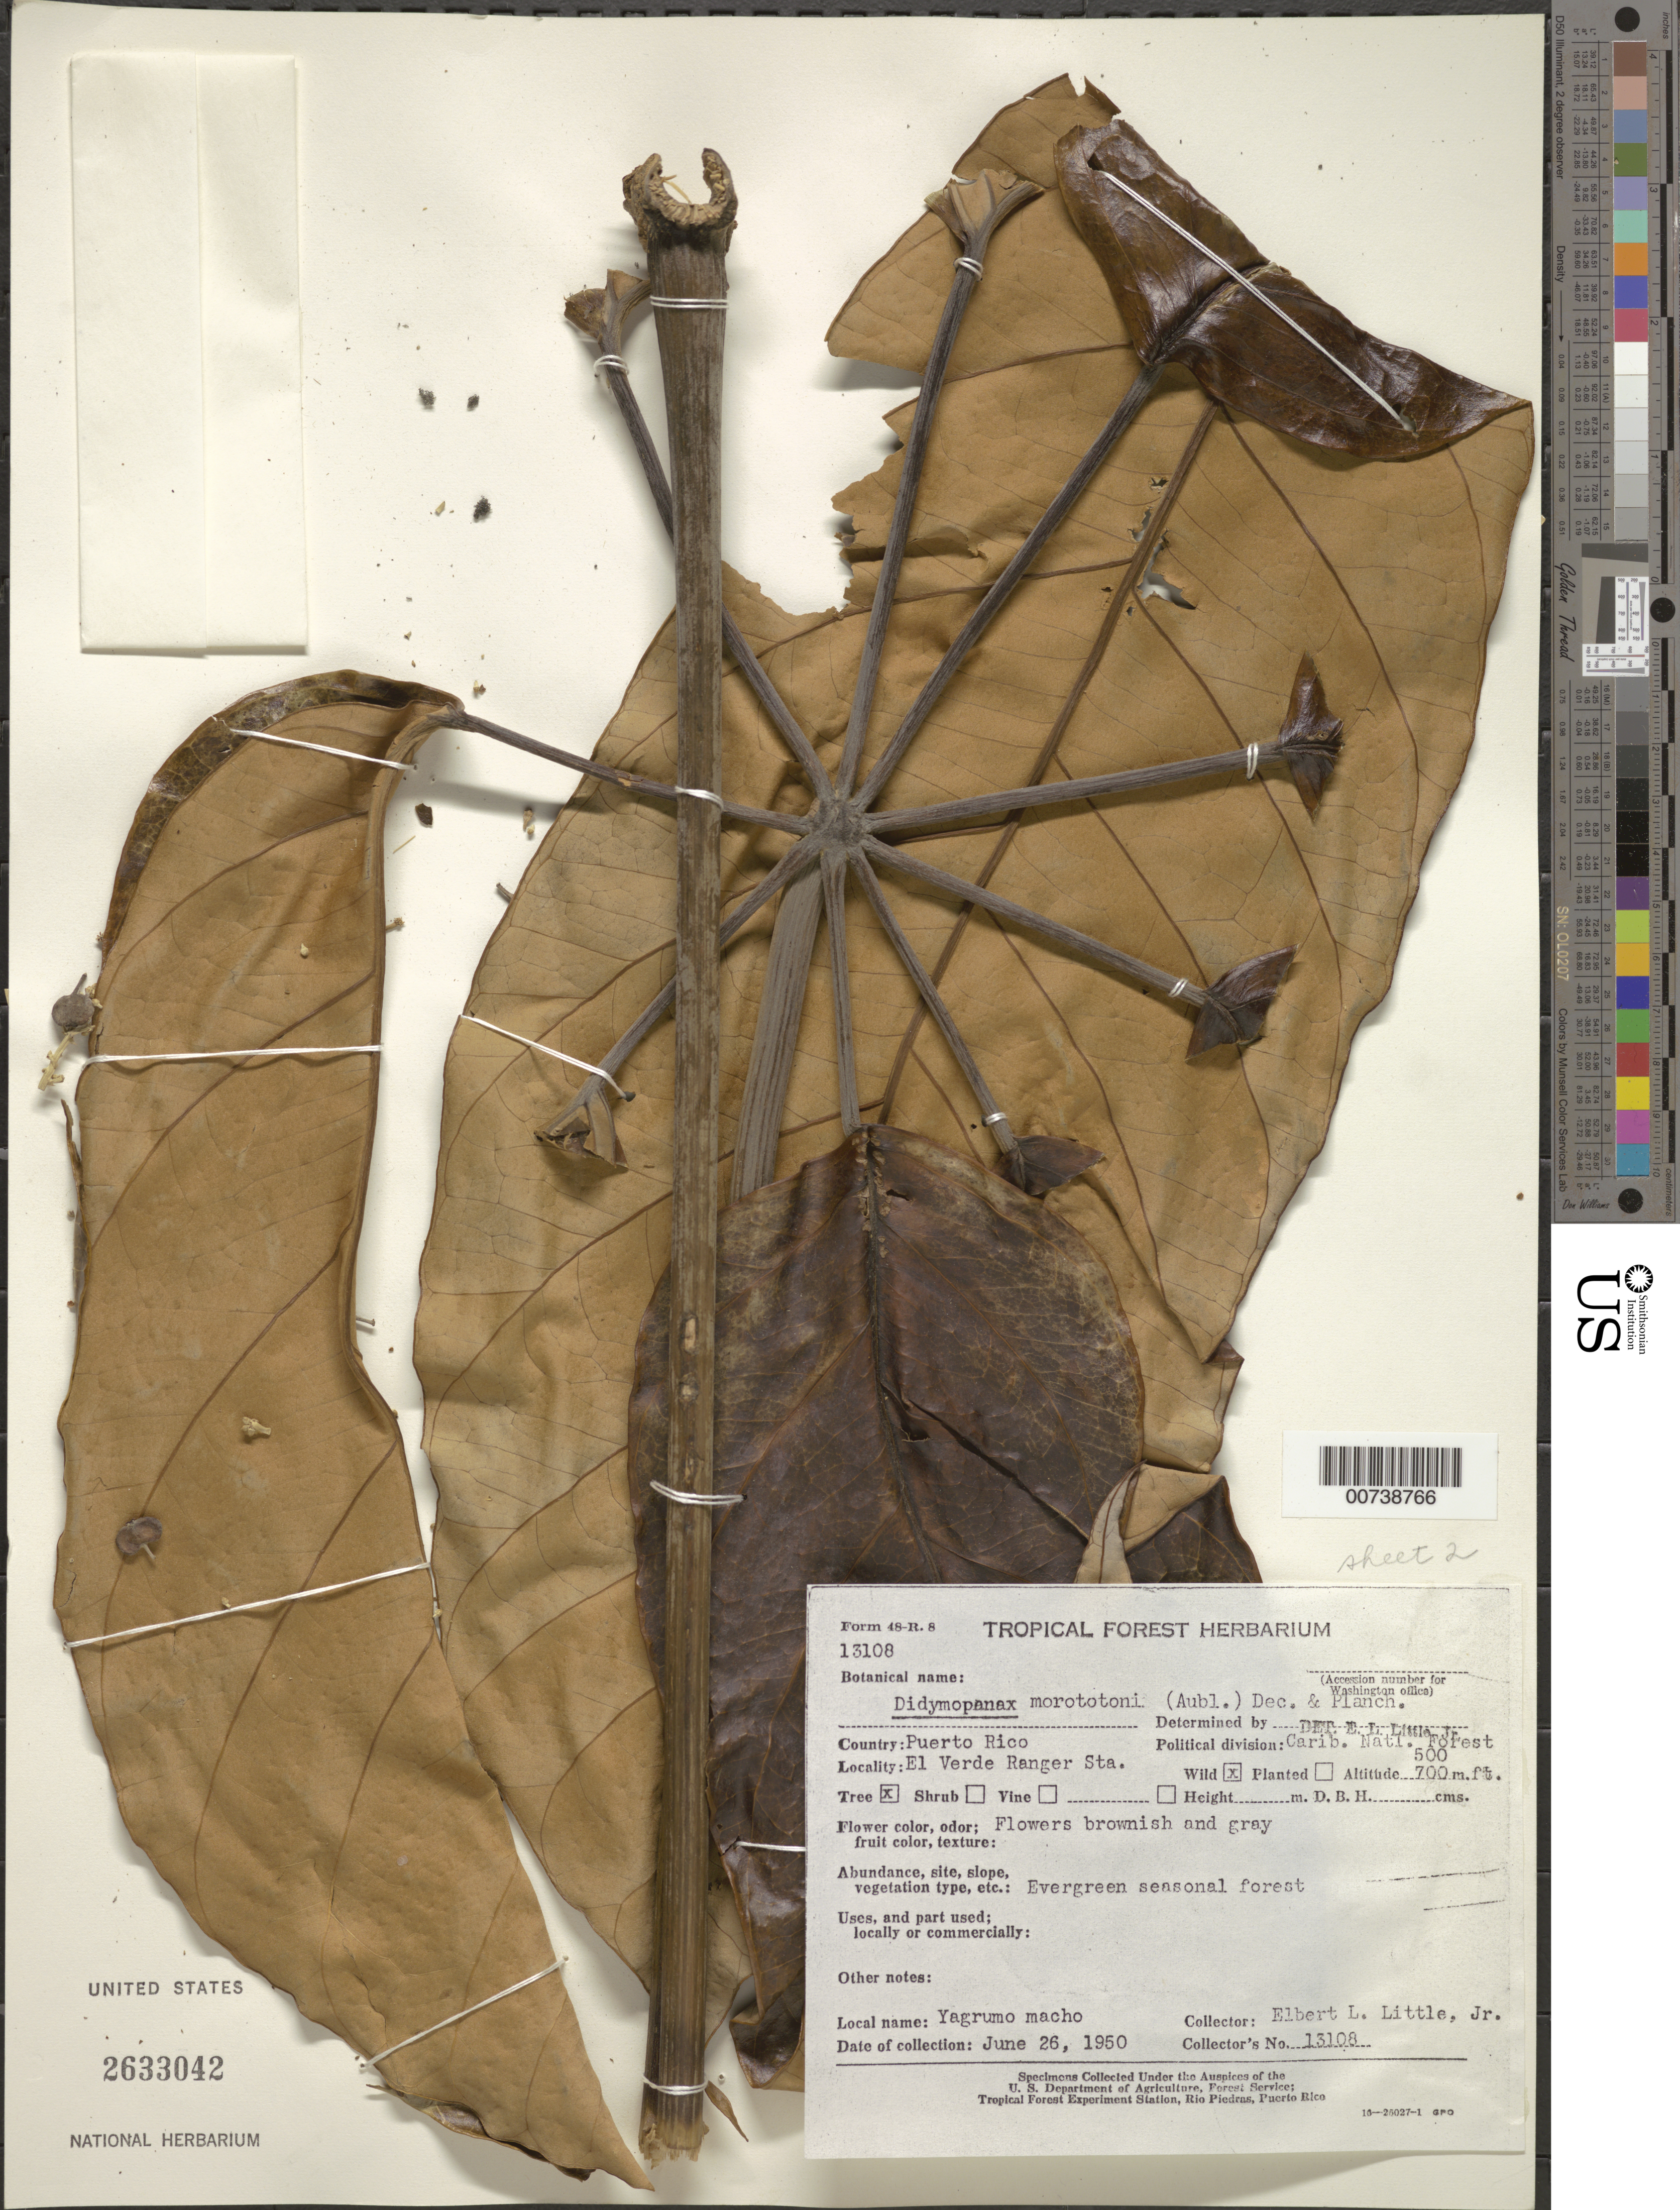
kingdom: Plantae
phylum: Tracheophyta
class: Magnoliopsida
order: Apiales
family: Araliaceae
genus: Schefflera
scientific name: Schefflera morototoni (Aubl.) Maguire, Steyerm. & Frodin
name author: (Aubl.) Maguire et al.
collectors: E. L. Little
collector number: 13108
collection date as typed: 26 Jun 1950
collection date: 1950-06-26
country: Puerto Rico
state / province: Río Grande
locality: Caribbean National Forest, El Verde Ranger Station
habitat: Evergreen seasenal forest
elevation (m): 152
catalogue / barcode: US 2633042